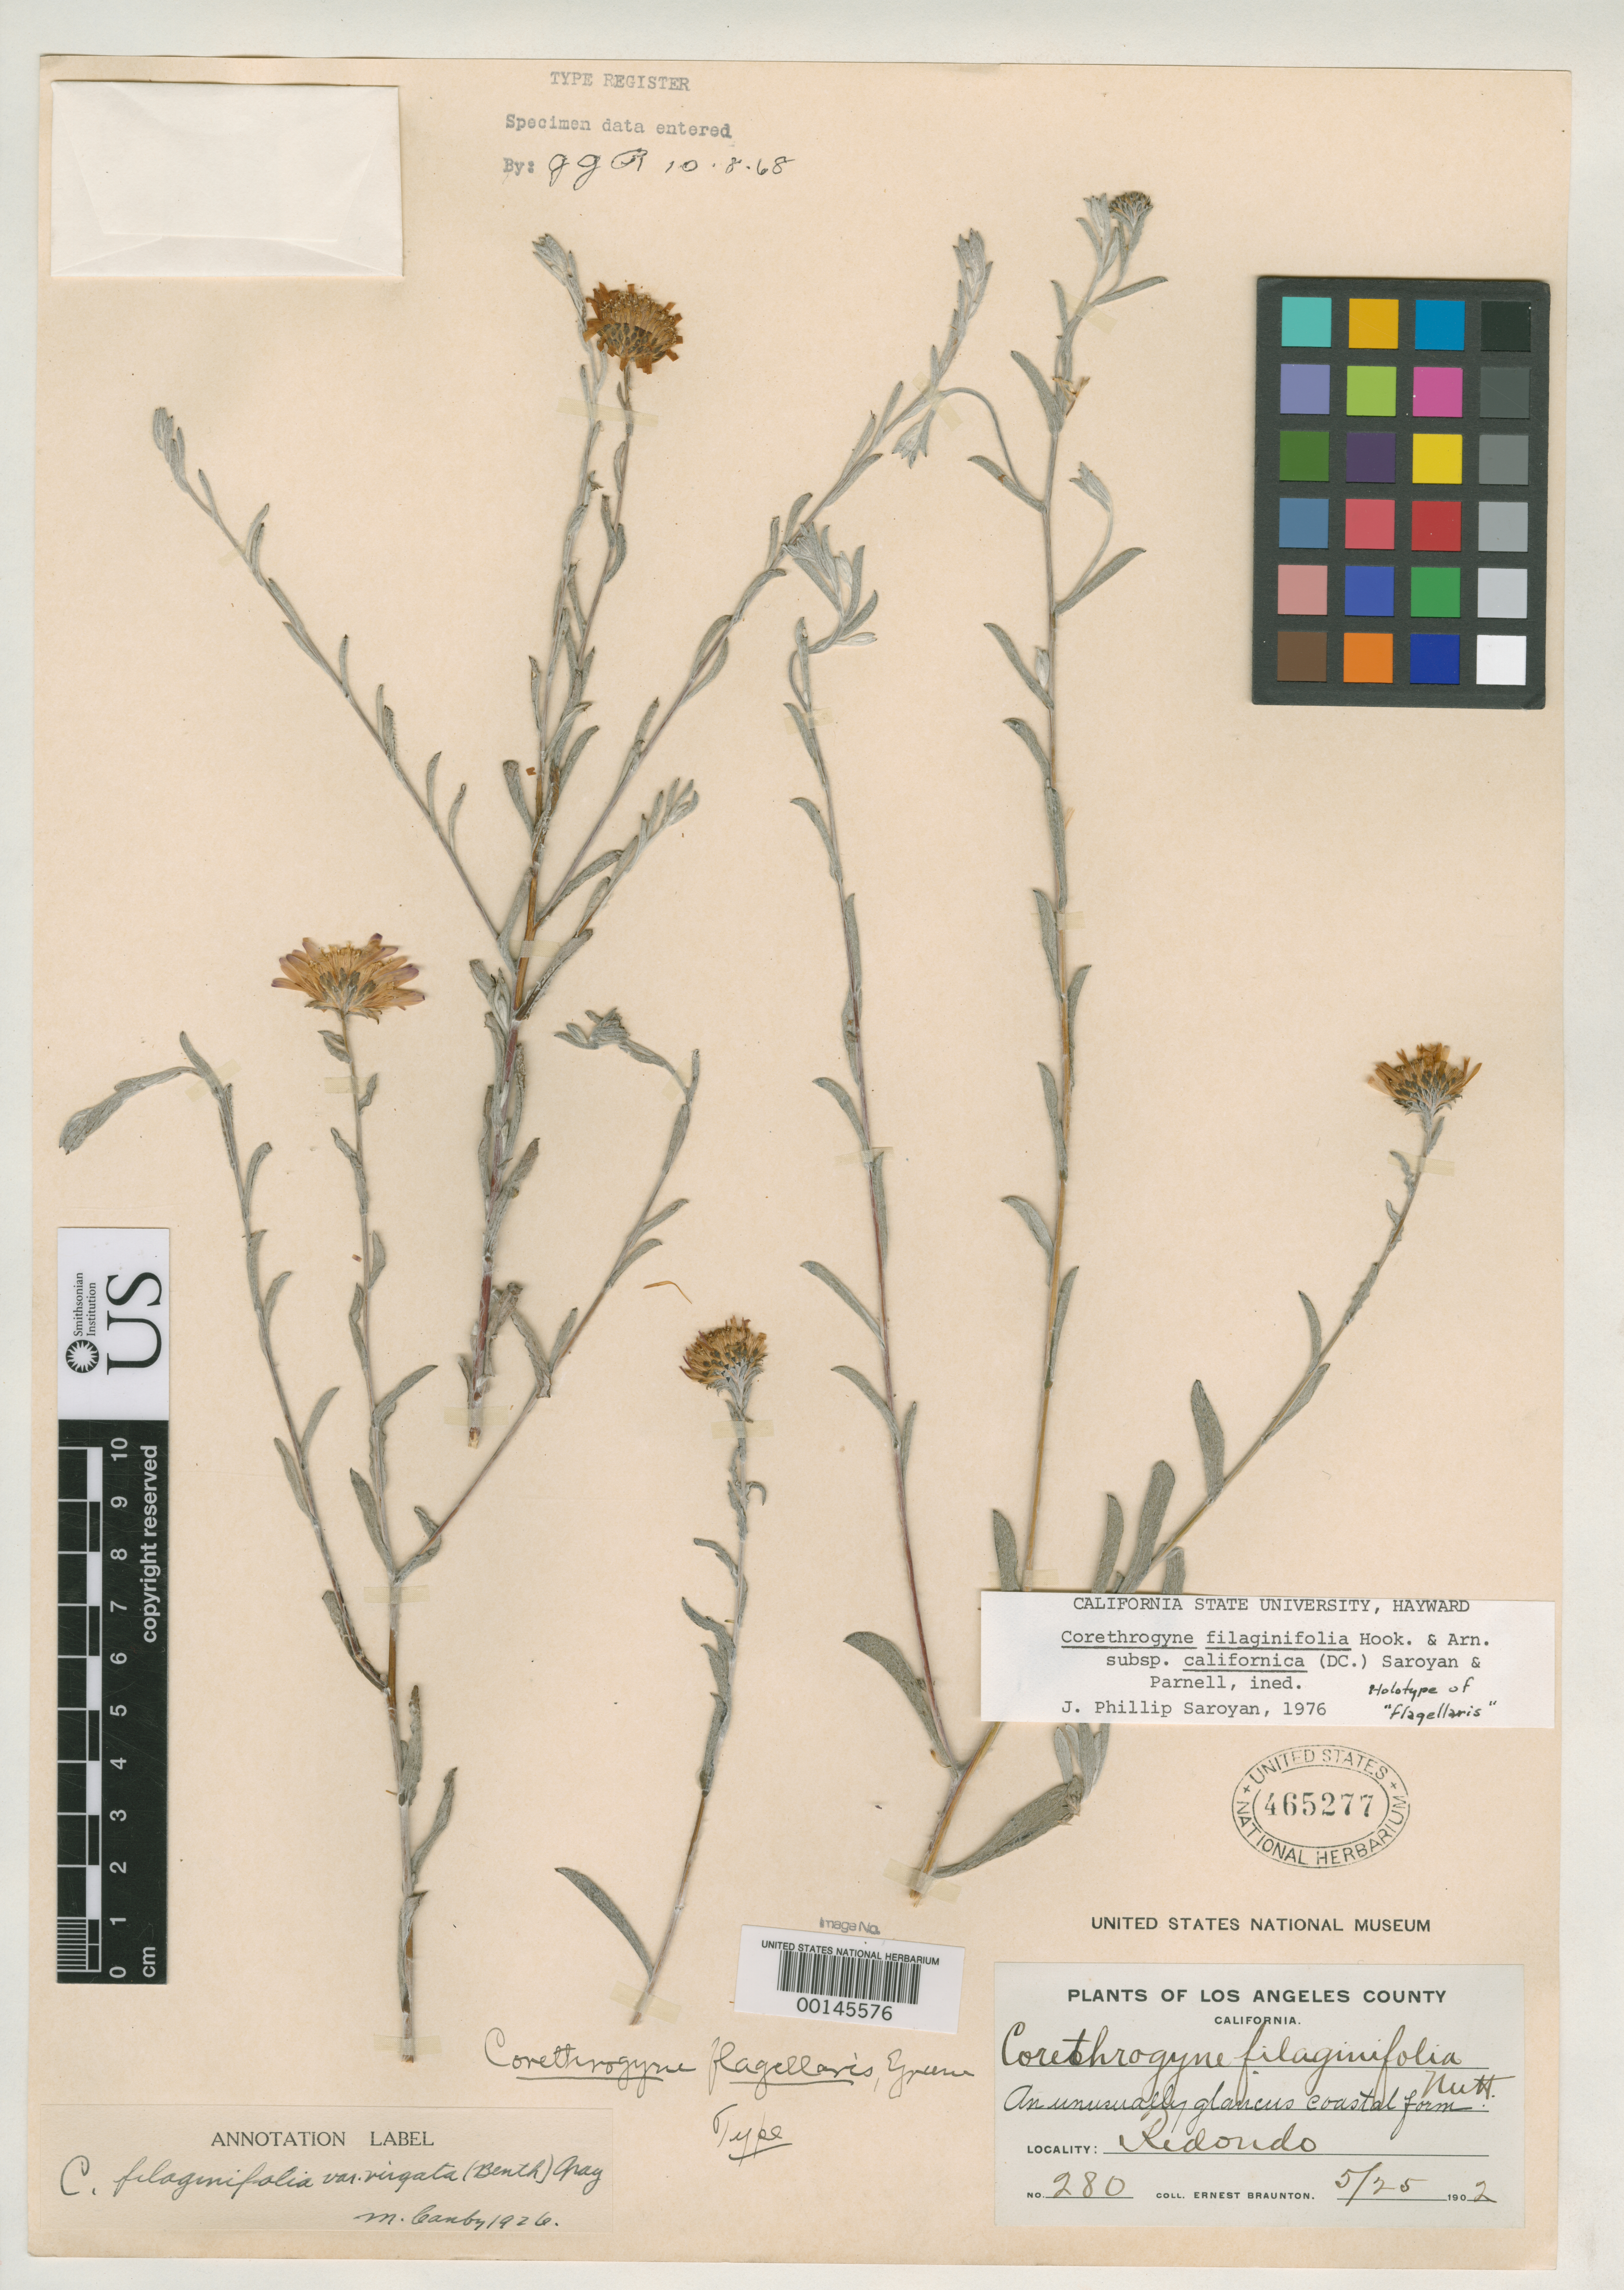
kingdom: Plantae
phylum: Tracheophyta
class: Magnoliopsida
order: Asterales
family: Asteraceae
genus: Corethrogyne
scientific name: Corethrogyne flagellaris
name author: Greene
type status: Isotype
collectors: E. Braunton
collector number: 280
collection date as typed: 25 May 1902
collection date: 1902-05-25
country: United States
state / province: California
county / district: Los Angeles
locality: Redondo.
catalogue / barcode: US 465277